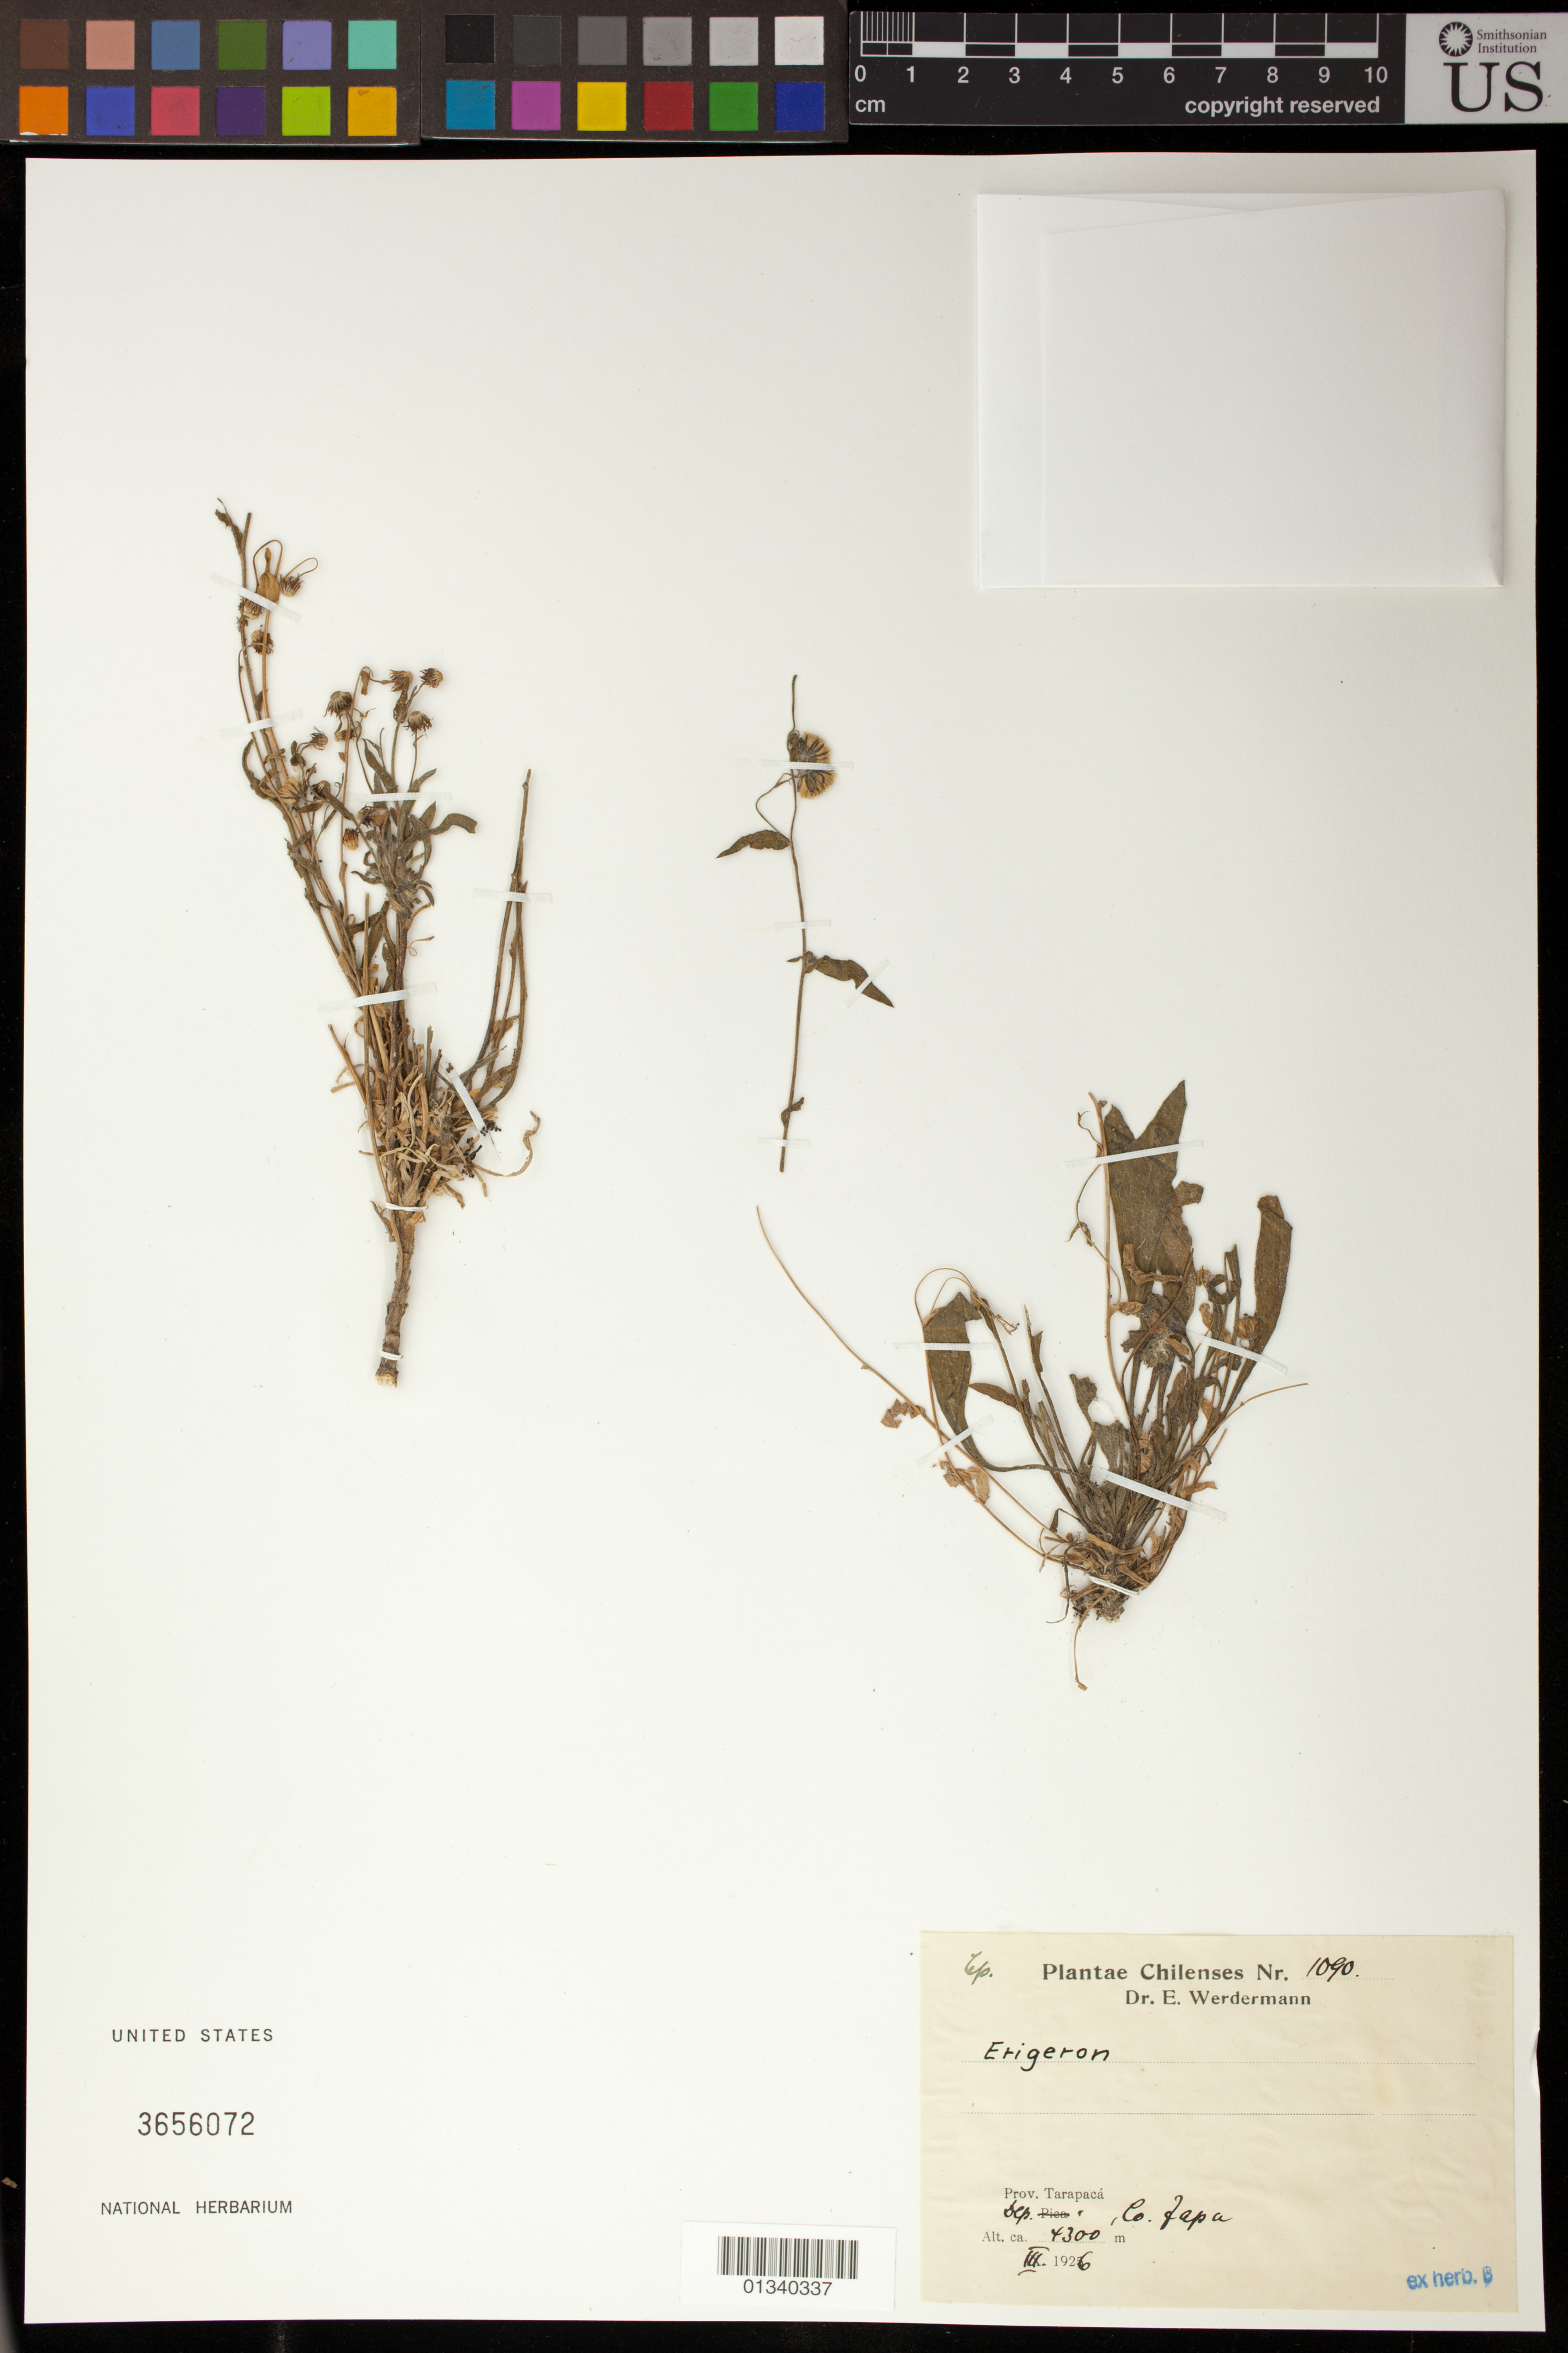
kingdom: Plantae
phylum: Tracheophyta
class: Magnoliopsida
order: Asterales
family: Asteraceae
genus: Erigeron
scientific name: Erigeron sp.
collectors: E. Werdermann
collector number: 1090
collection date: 1926-03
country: Chile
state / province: Tarapacá (I)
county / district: Tarapacá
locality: Cord. Co. Japu.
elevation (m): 4300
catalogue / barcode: US 3656072